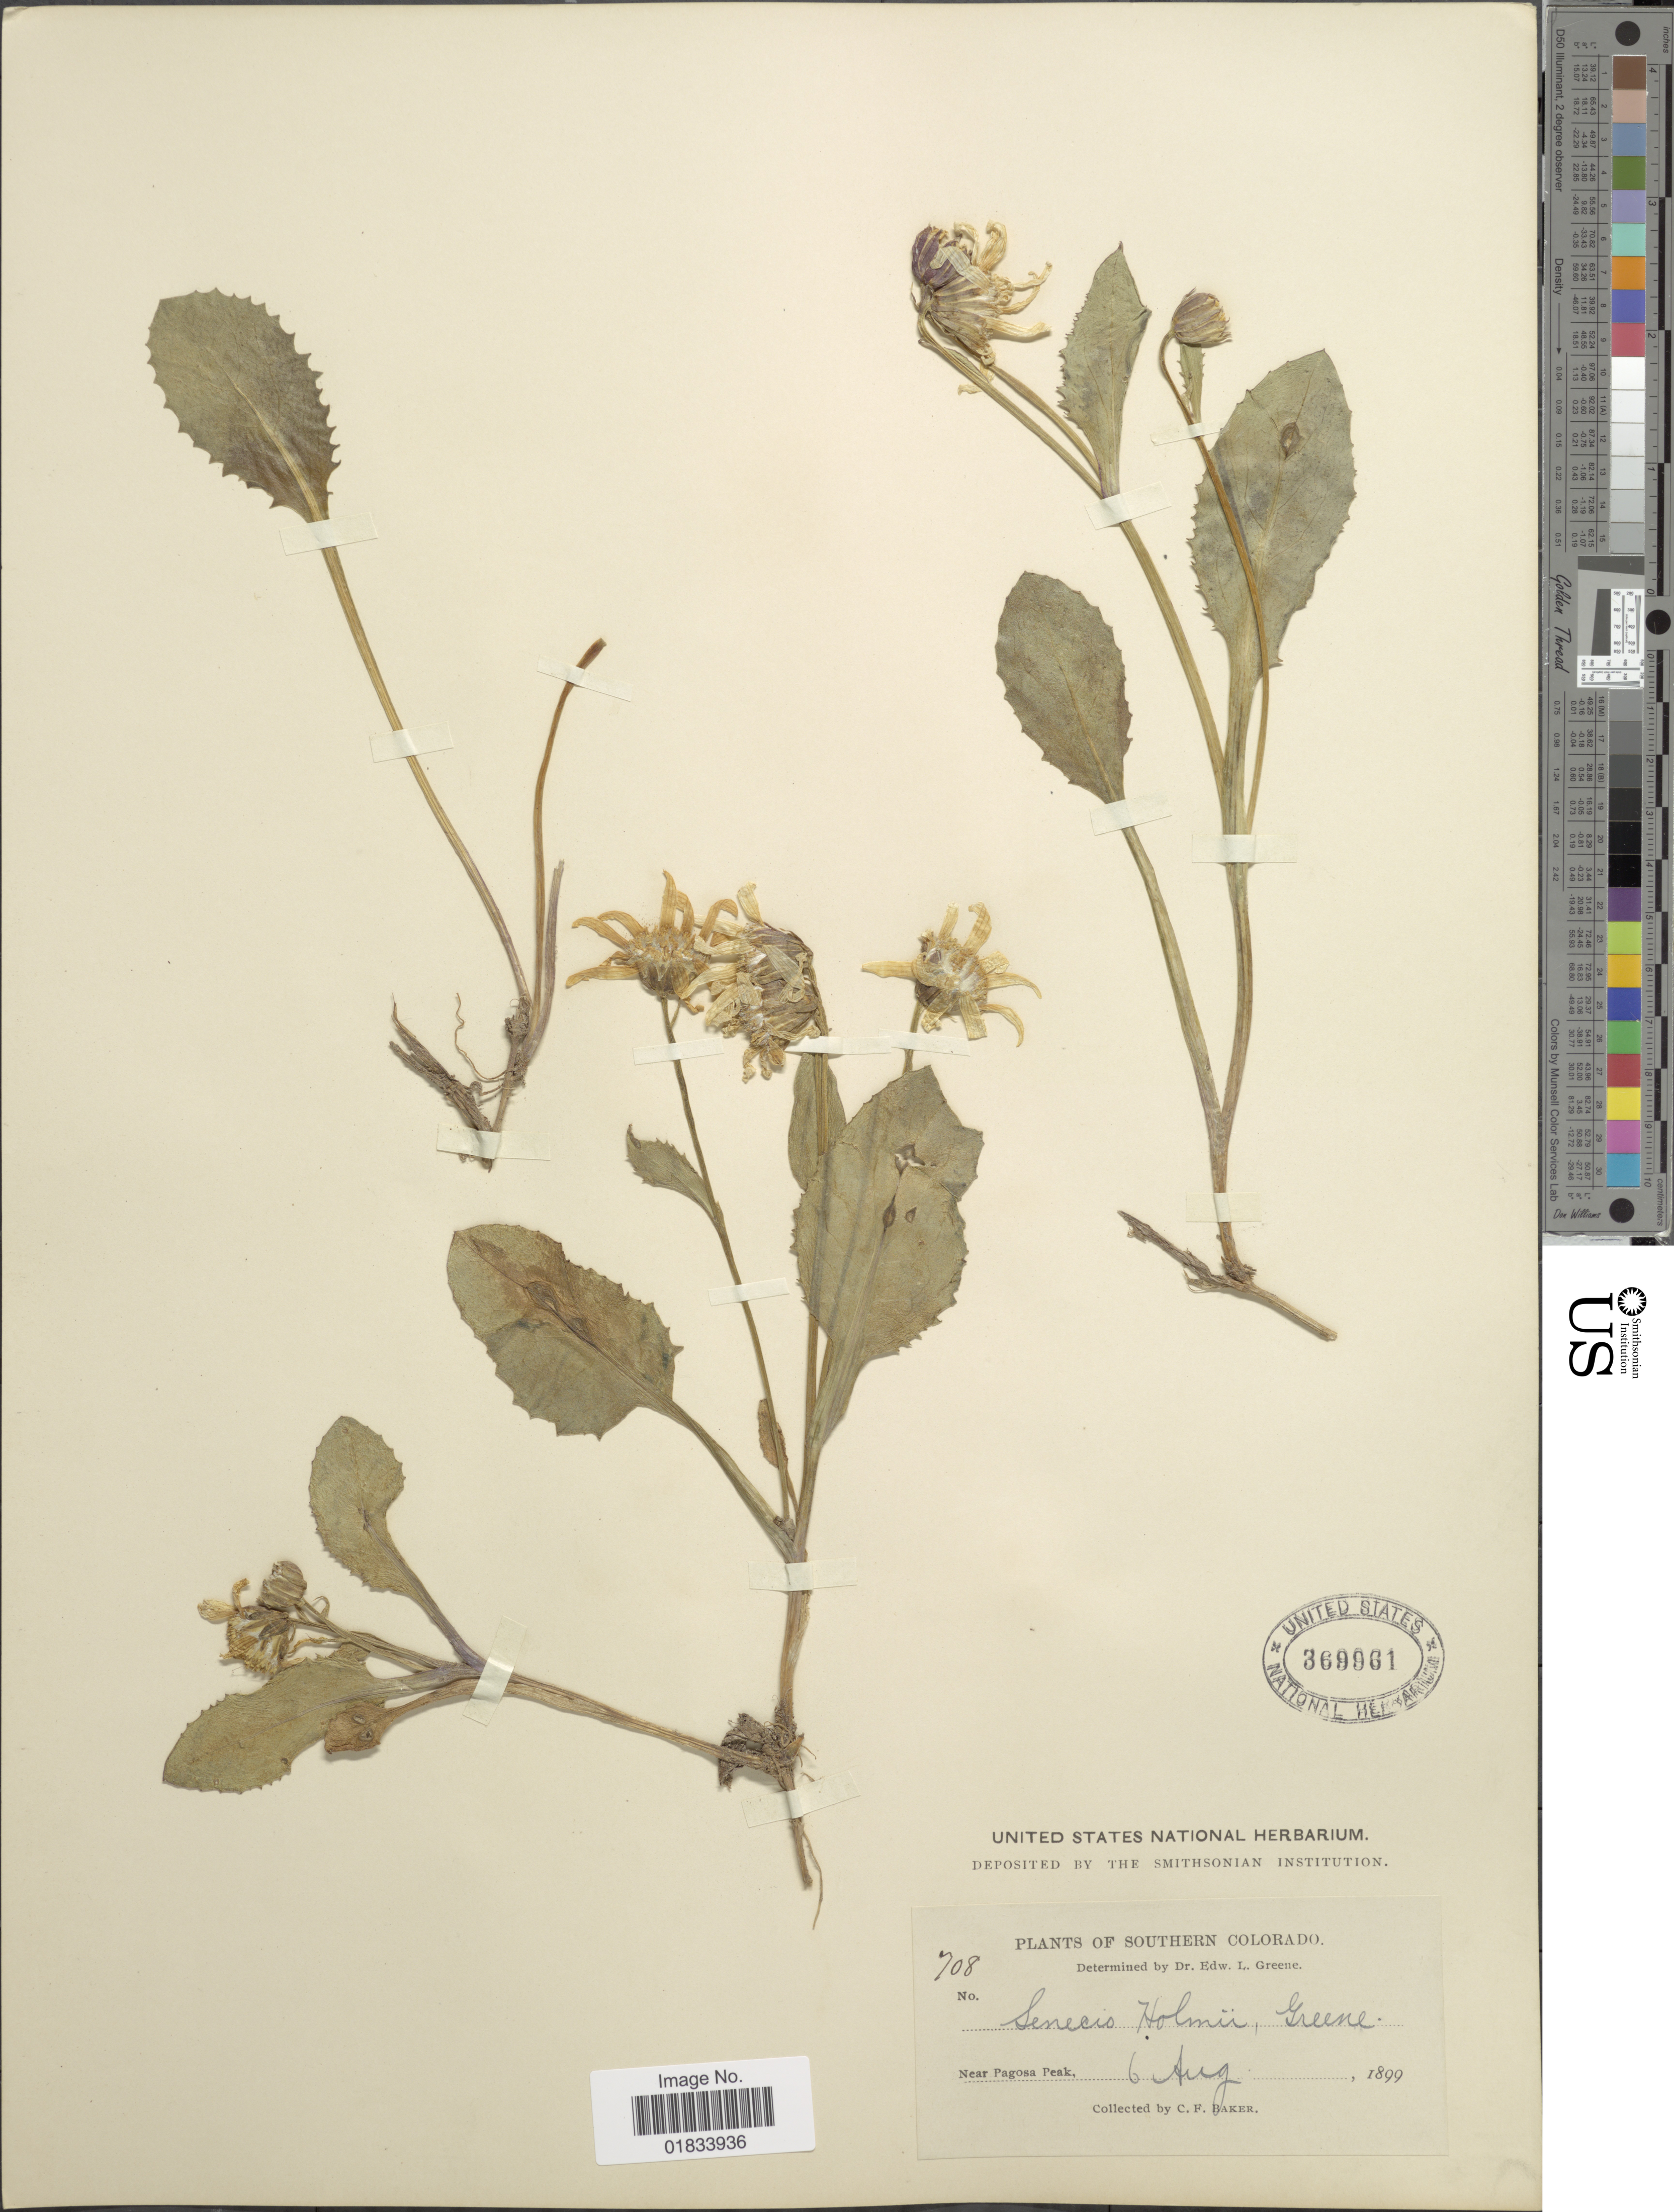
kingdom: Plantae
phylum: Tracheophyta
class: Magnoliopsida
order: Asterales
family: Asteraceae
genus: Senecio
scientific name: Senecio amplectens var. holmii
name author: (Greene) Harrington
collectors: C. F. Baker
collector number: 708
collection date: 1899-08-06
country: United States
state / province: Colorado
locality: Southern Colorado, Near Pagosa Peak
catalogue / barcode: US 369961